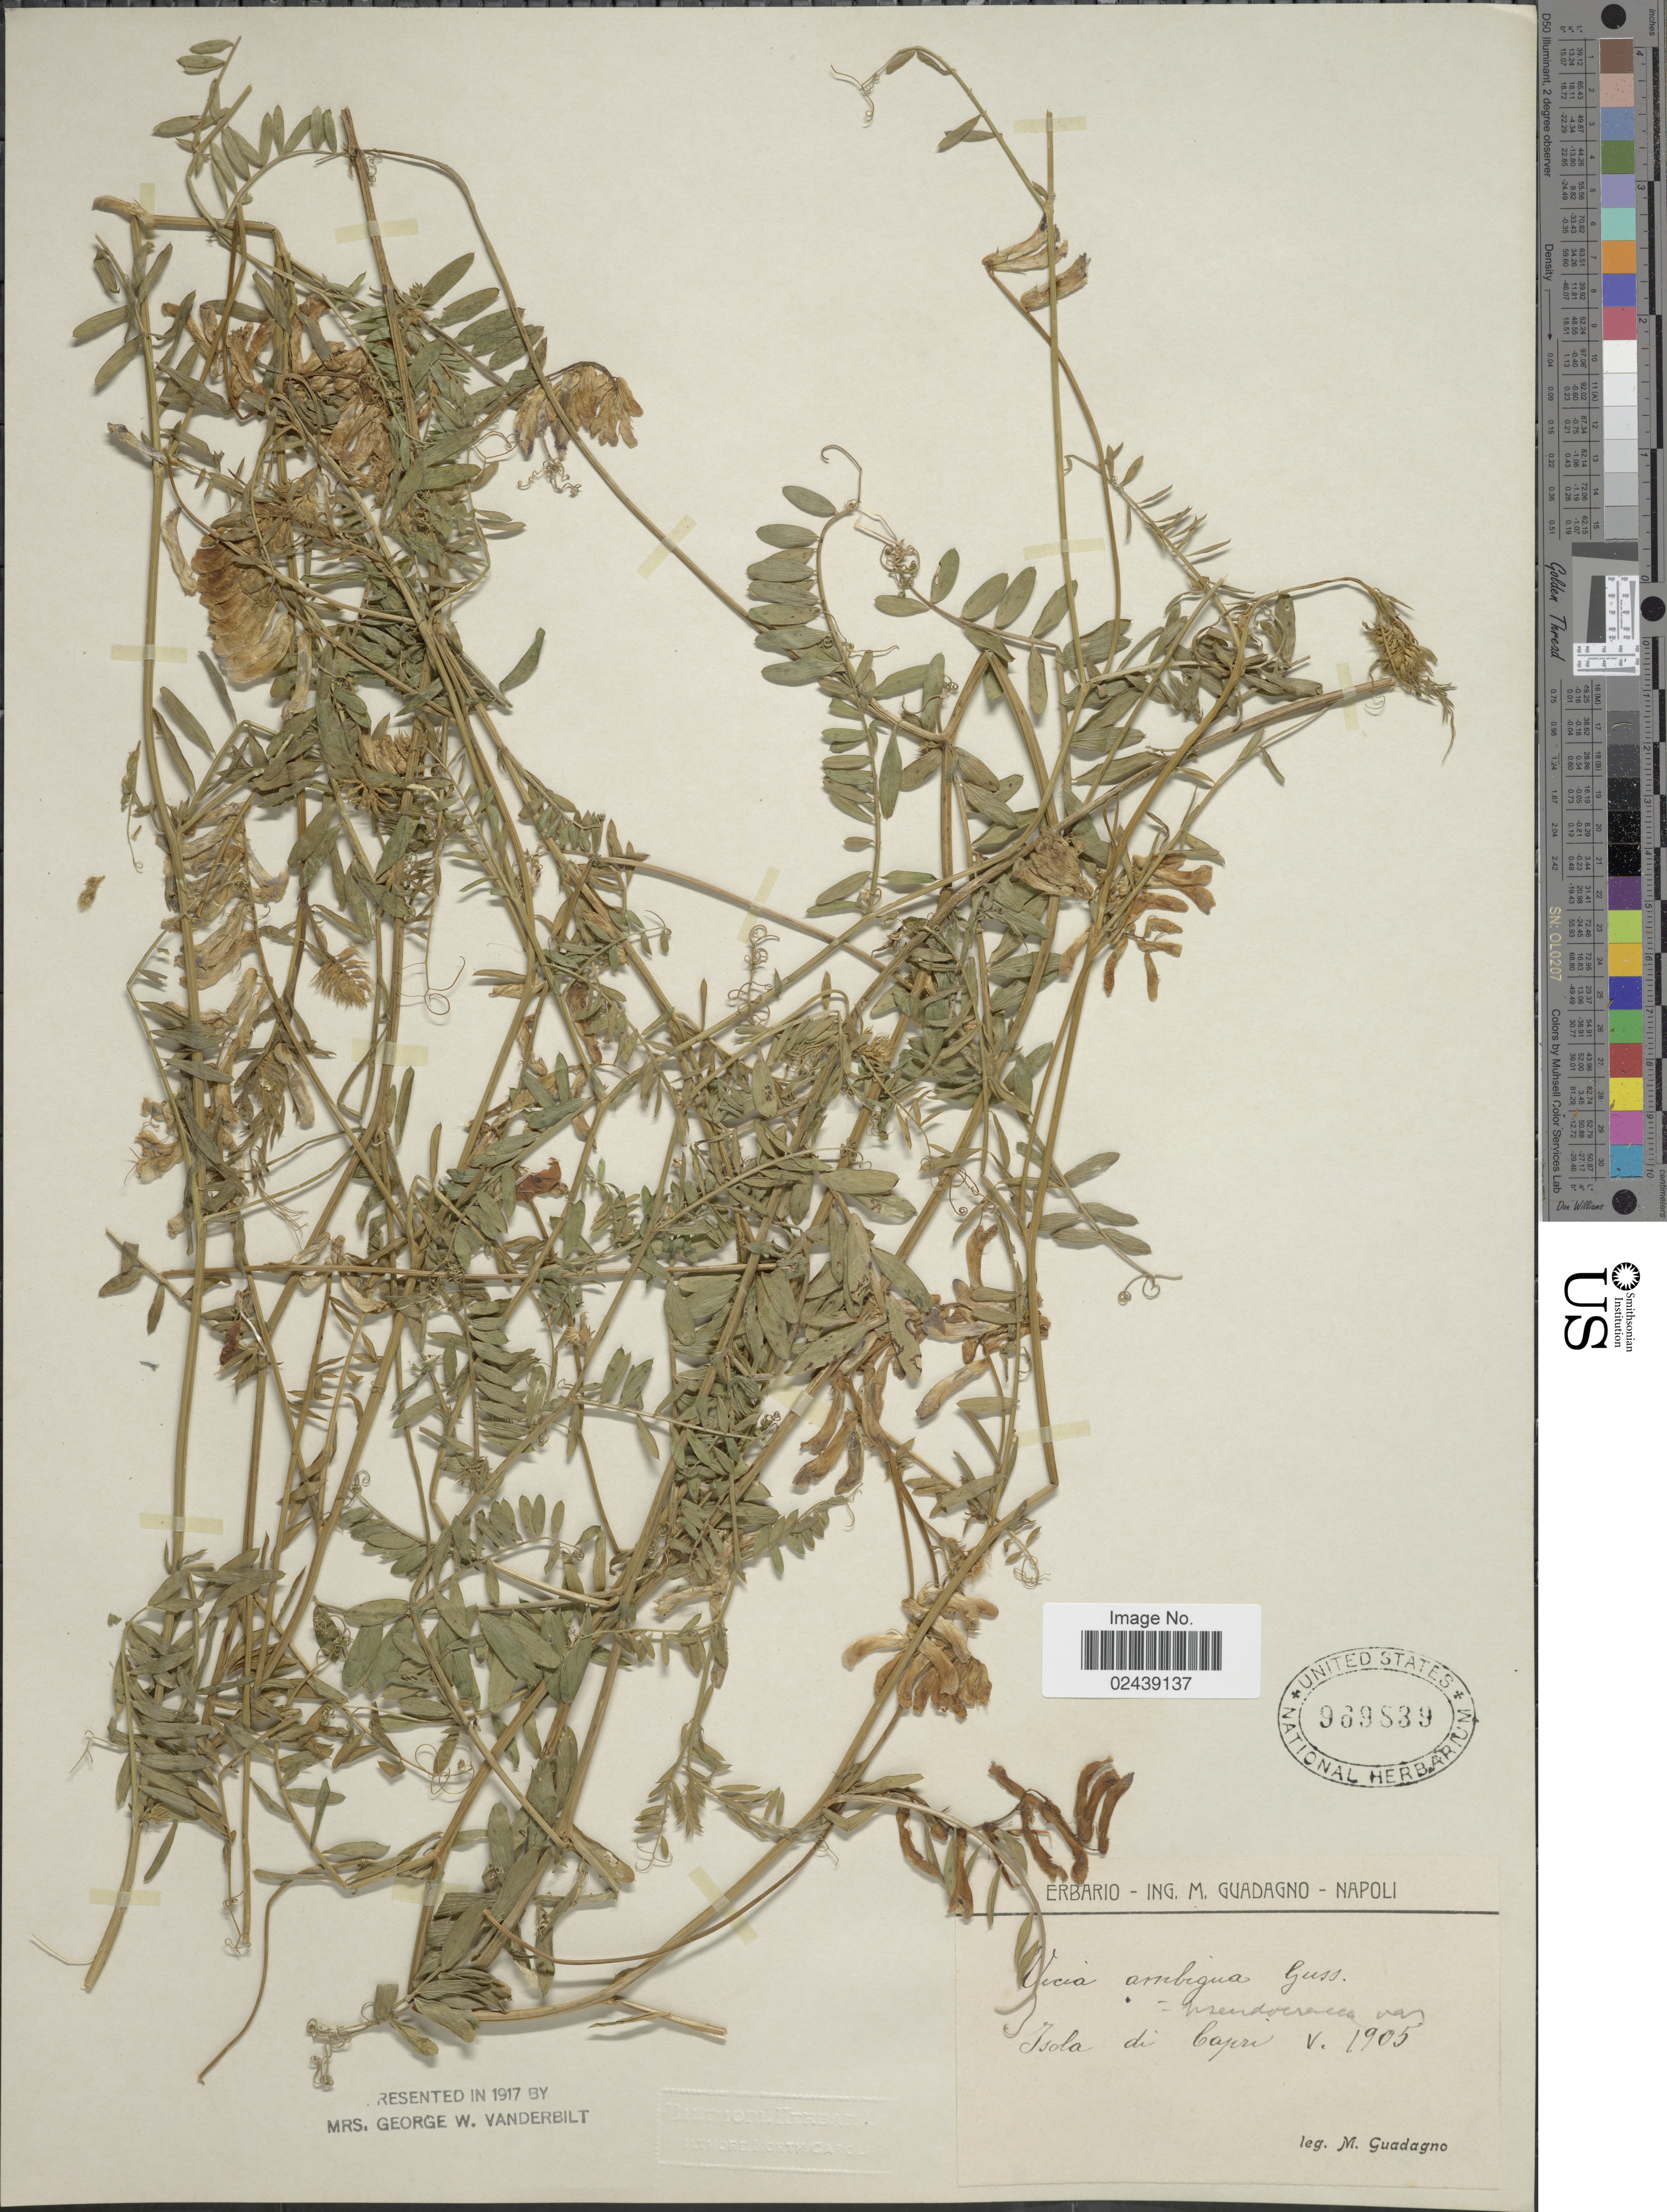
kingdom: Plantae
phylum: Tracheophyta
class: Magnoliopsida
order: Fabales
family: Fabaceae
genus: Vicia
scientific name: Vicia pseudocracca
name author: Bertol.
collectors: M. Guadagno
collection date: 1905-05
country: Italy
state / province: Campania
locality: Isola di Capri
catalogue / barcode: US 969839